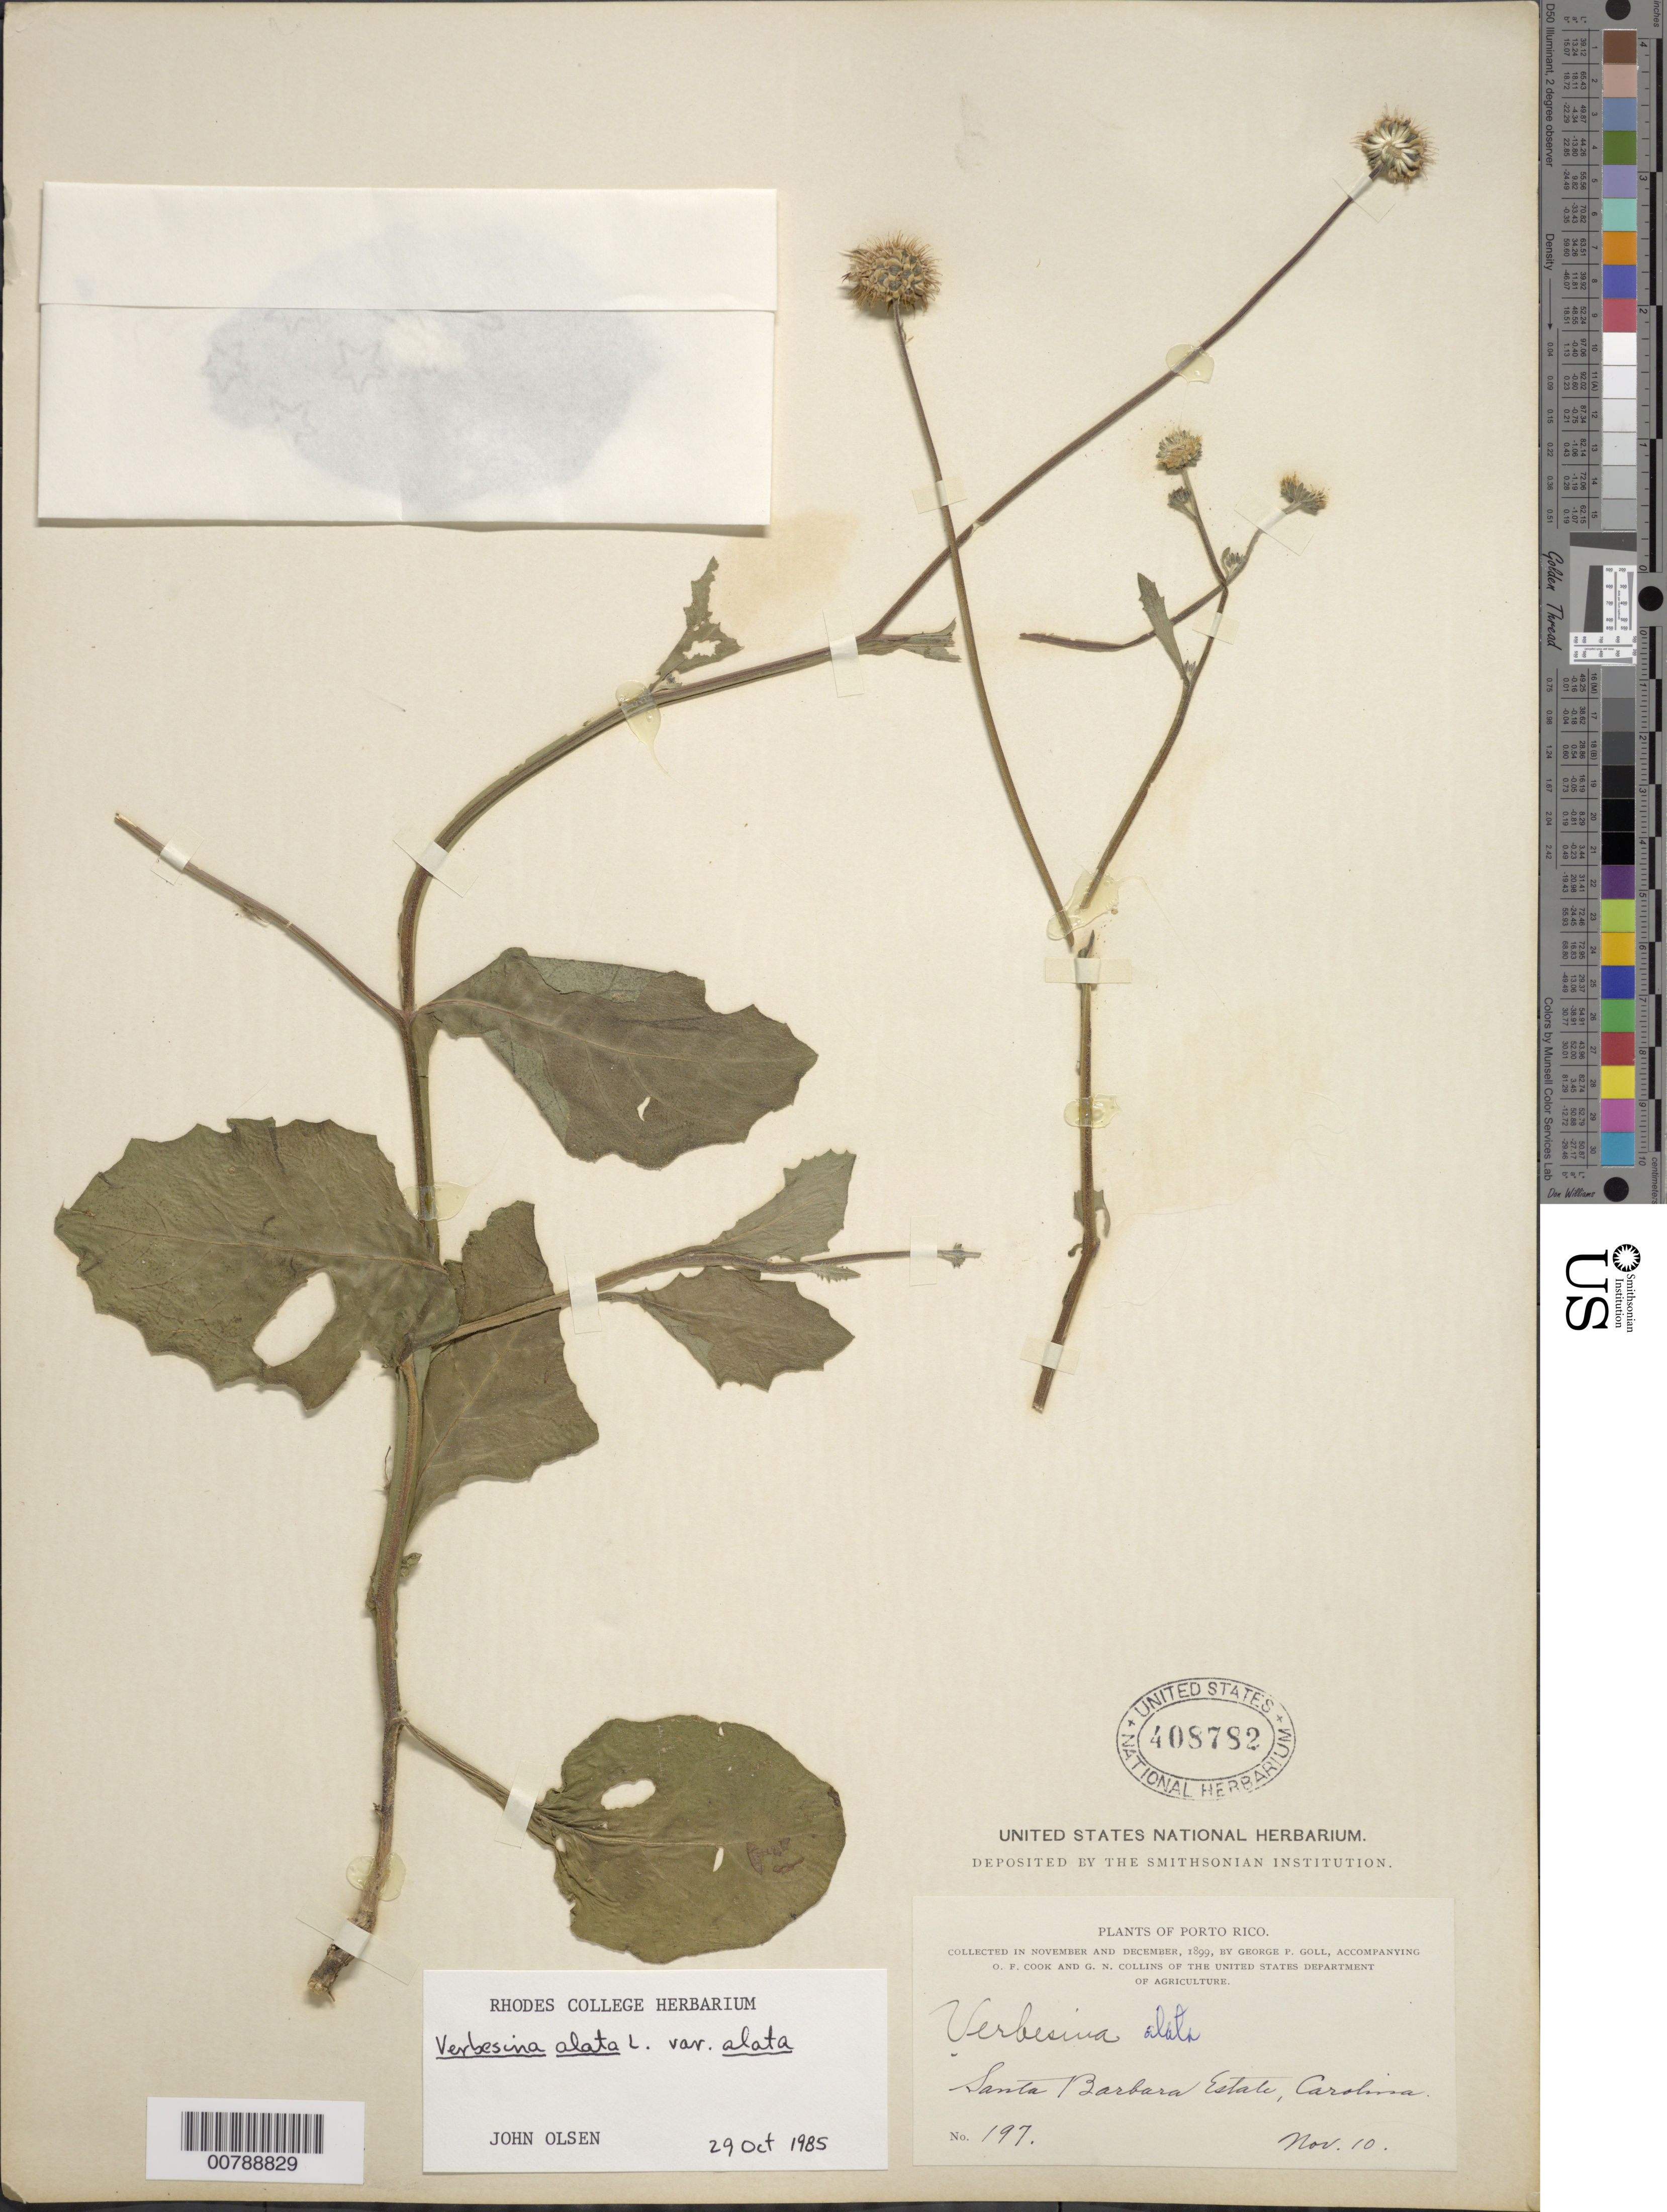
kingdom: Plantae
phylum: Tracheophyta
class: Magnoliopsida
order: Asterales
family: Asteraceae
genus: Verbesina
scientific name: Verbesina alata var. alata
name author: L.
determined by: Olsen, J.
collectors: G. Goll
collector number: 197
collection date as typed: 10 Nov 1899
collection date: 1899-11-10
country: Puerto Rico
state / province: Carolina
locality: Santa Barbara Estate, Carolina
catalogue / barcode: US 408782